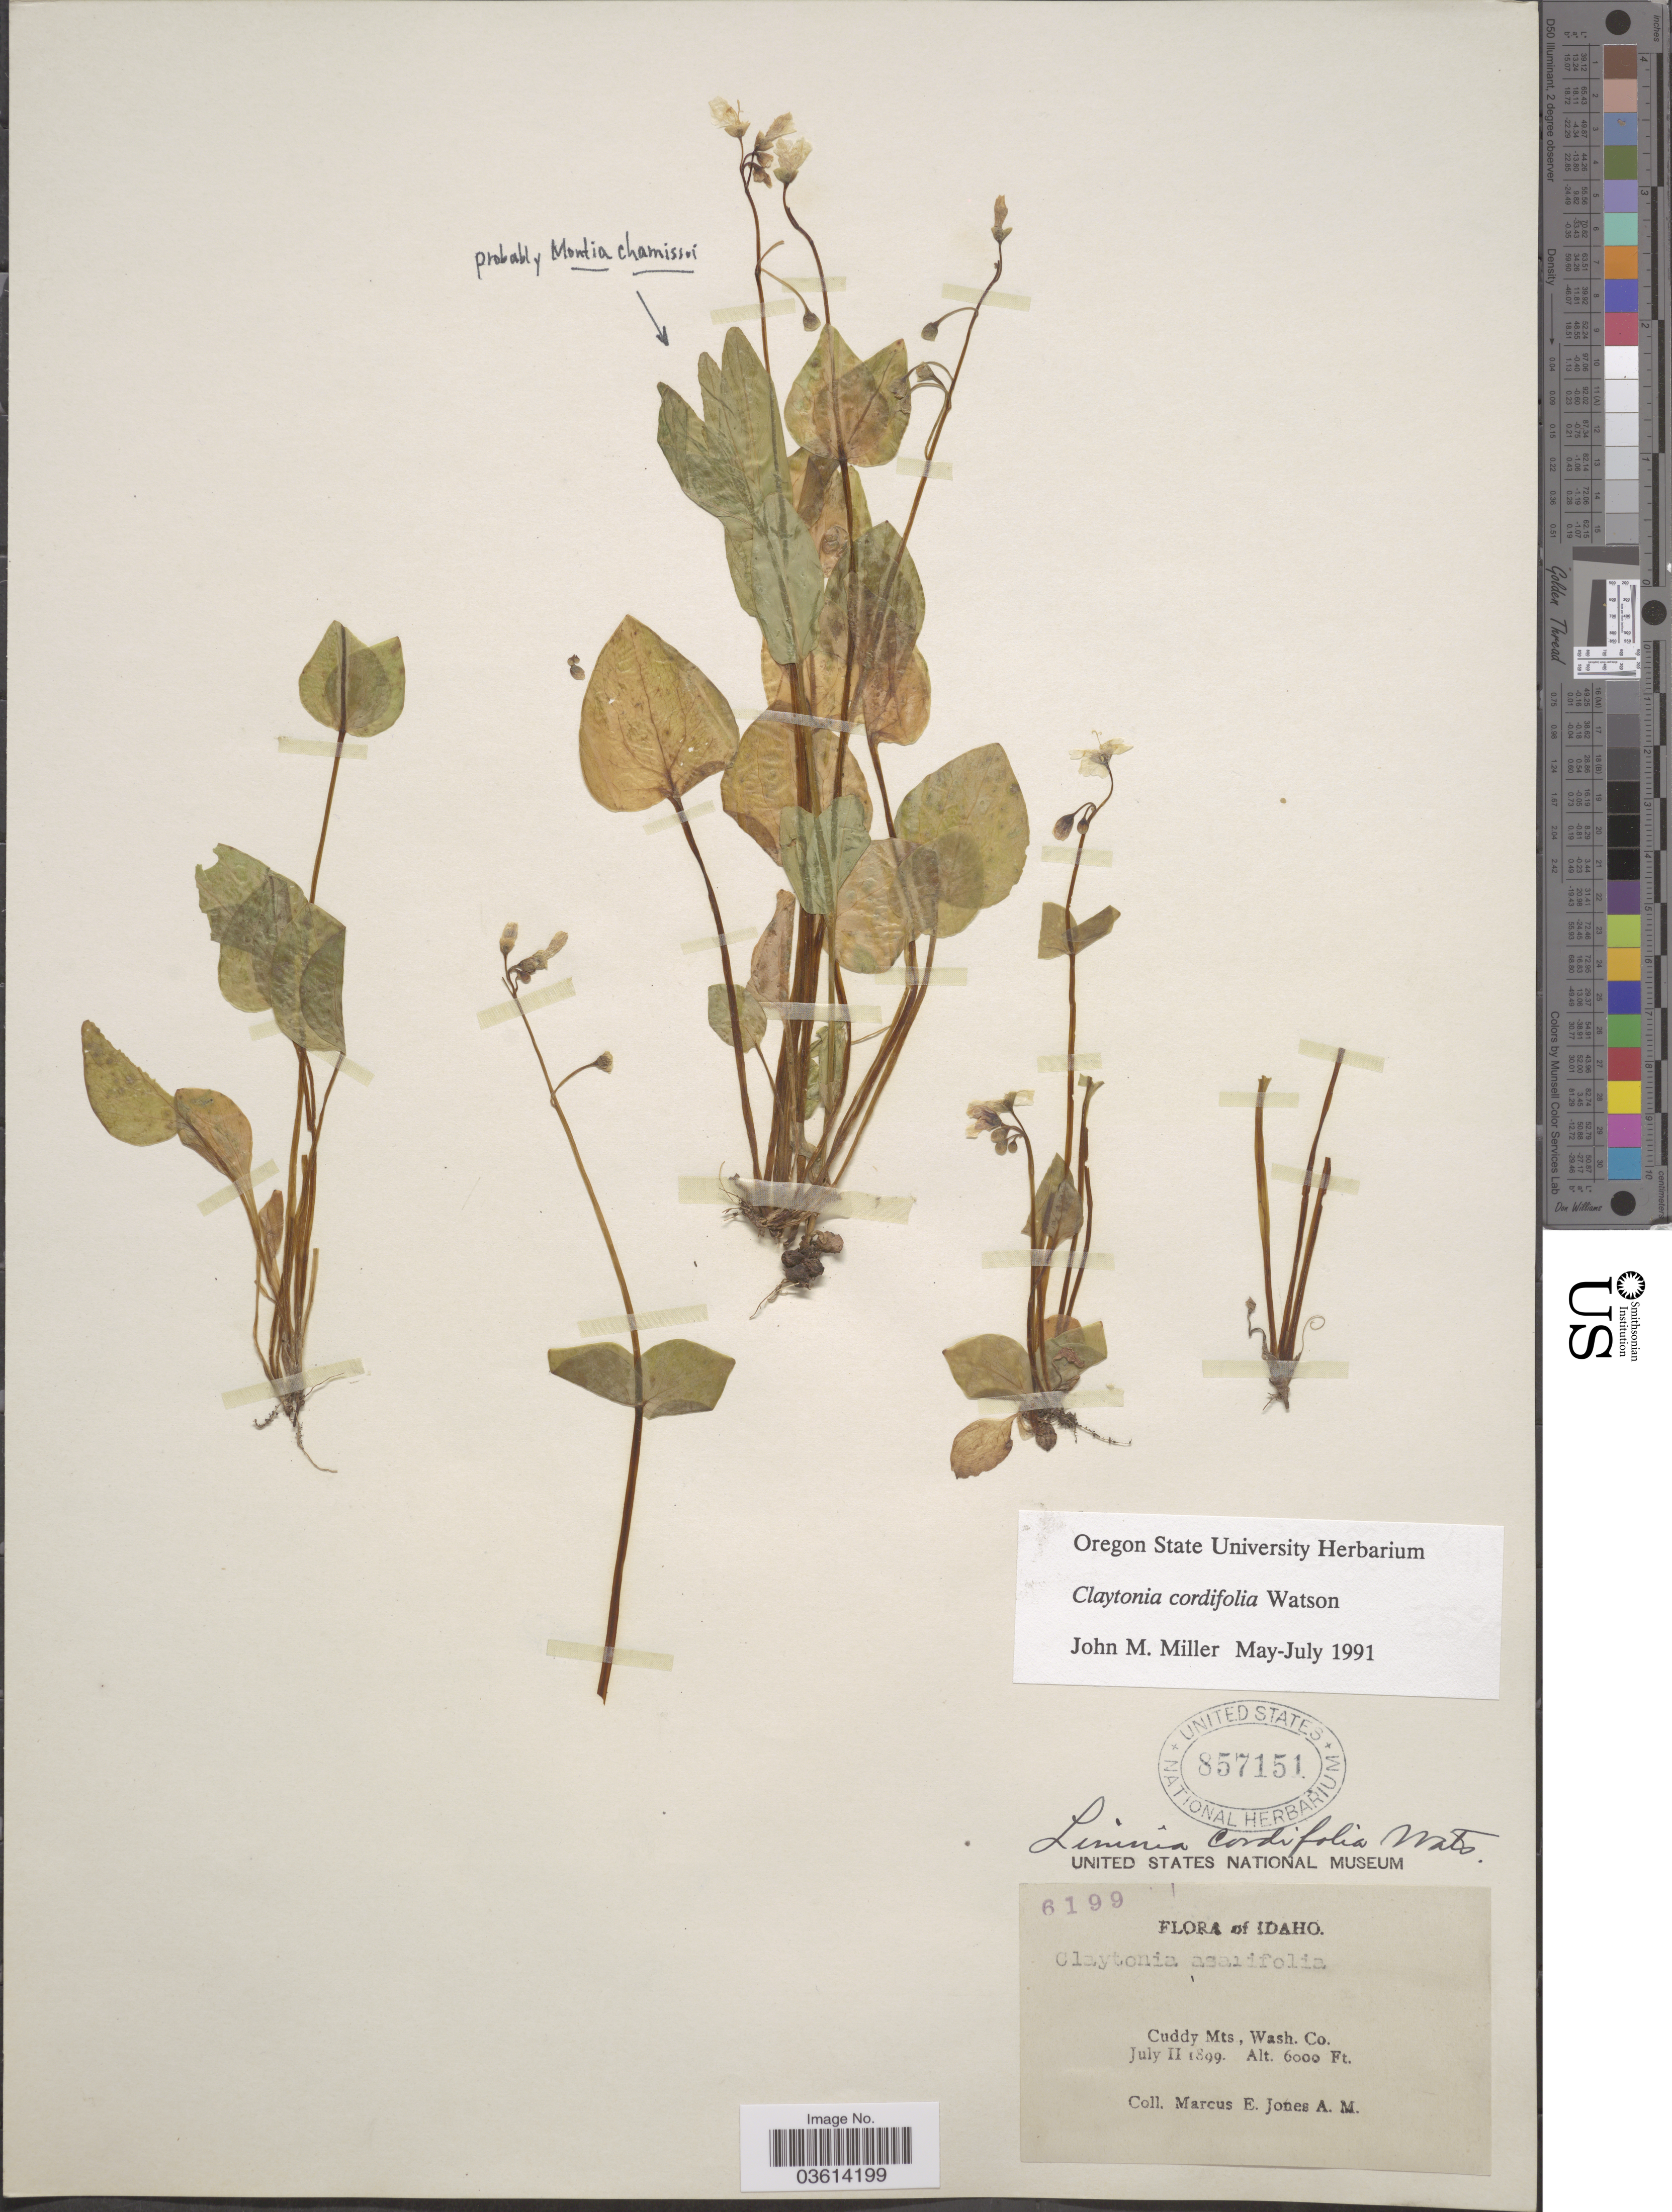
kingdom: Plantae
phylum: Tracheophyta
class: Magnoliopsida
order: Caryophyllales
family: Montiaceae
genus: Claytonia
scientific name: Claytonia cordifolia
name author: S. Watson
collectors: M. E. Jones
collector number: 6199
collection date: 1899-07-11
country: United States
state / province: Idaho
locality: Cuddy Mts., Wash Co.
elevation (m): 1829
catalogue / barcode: US 857151